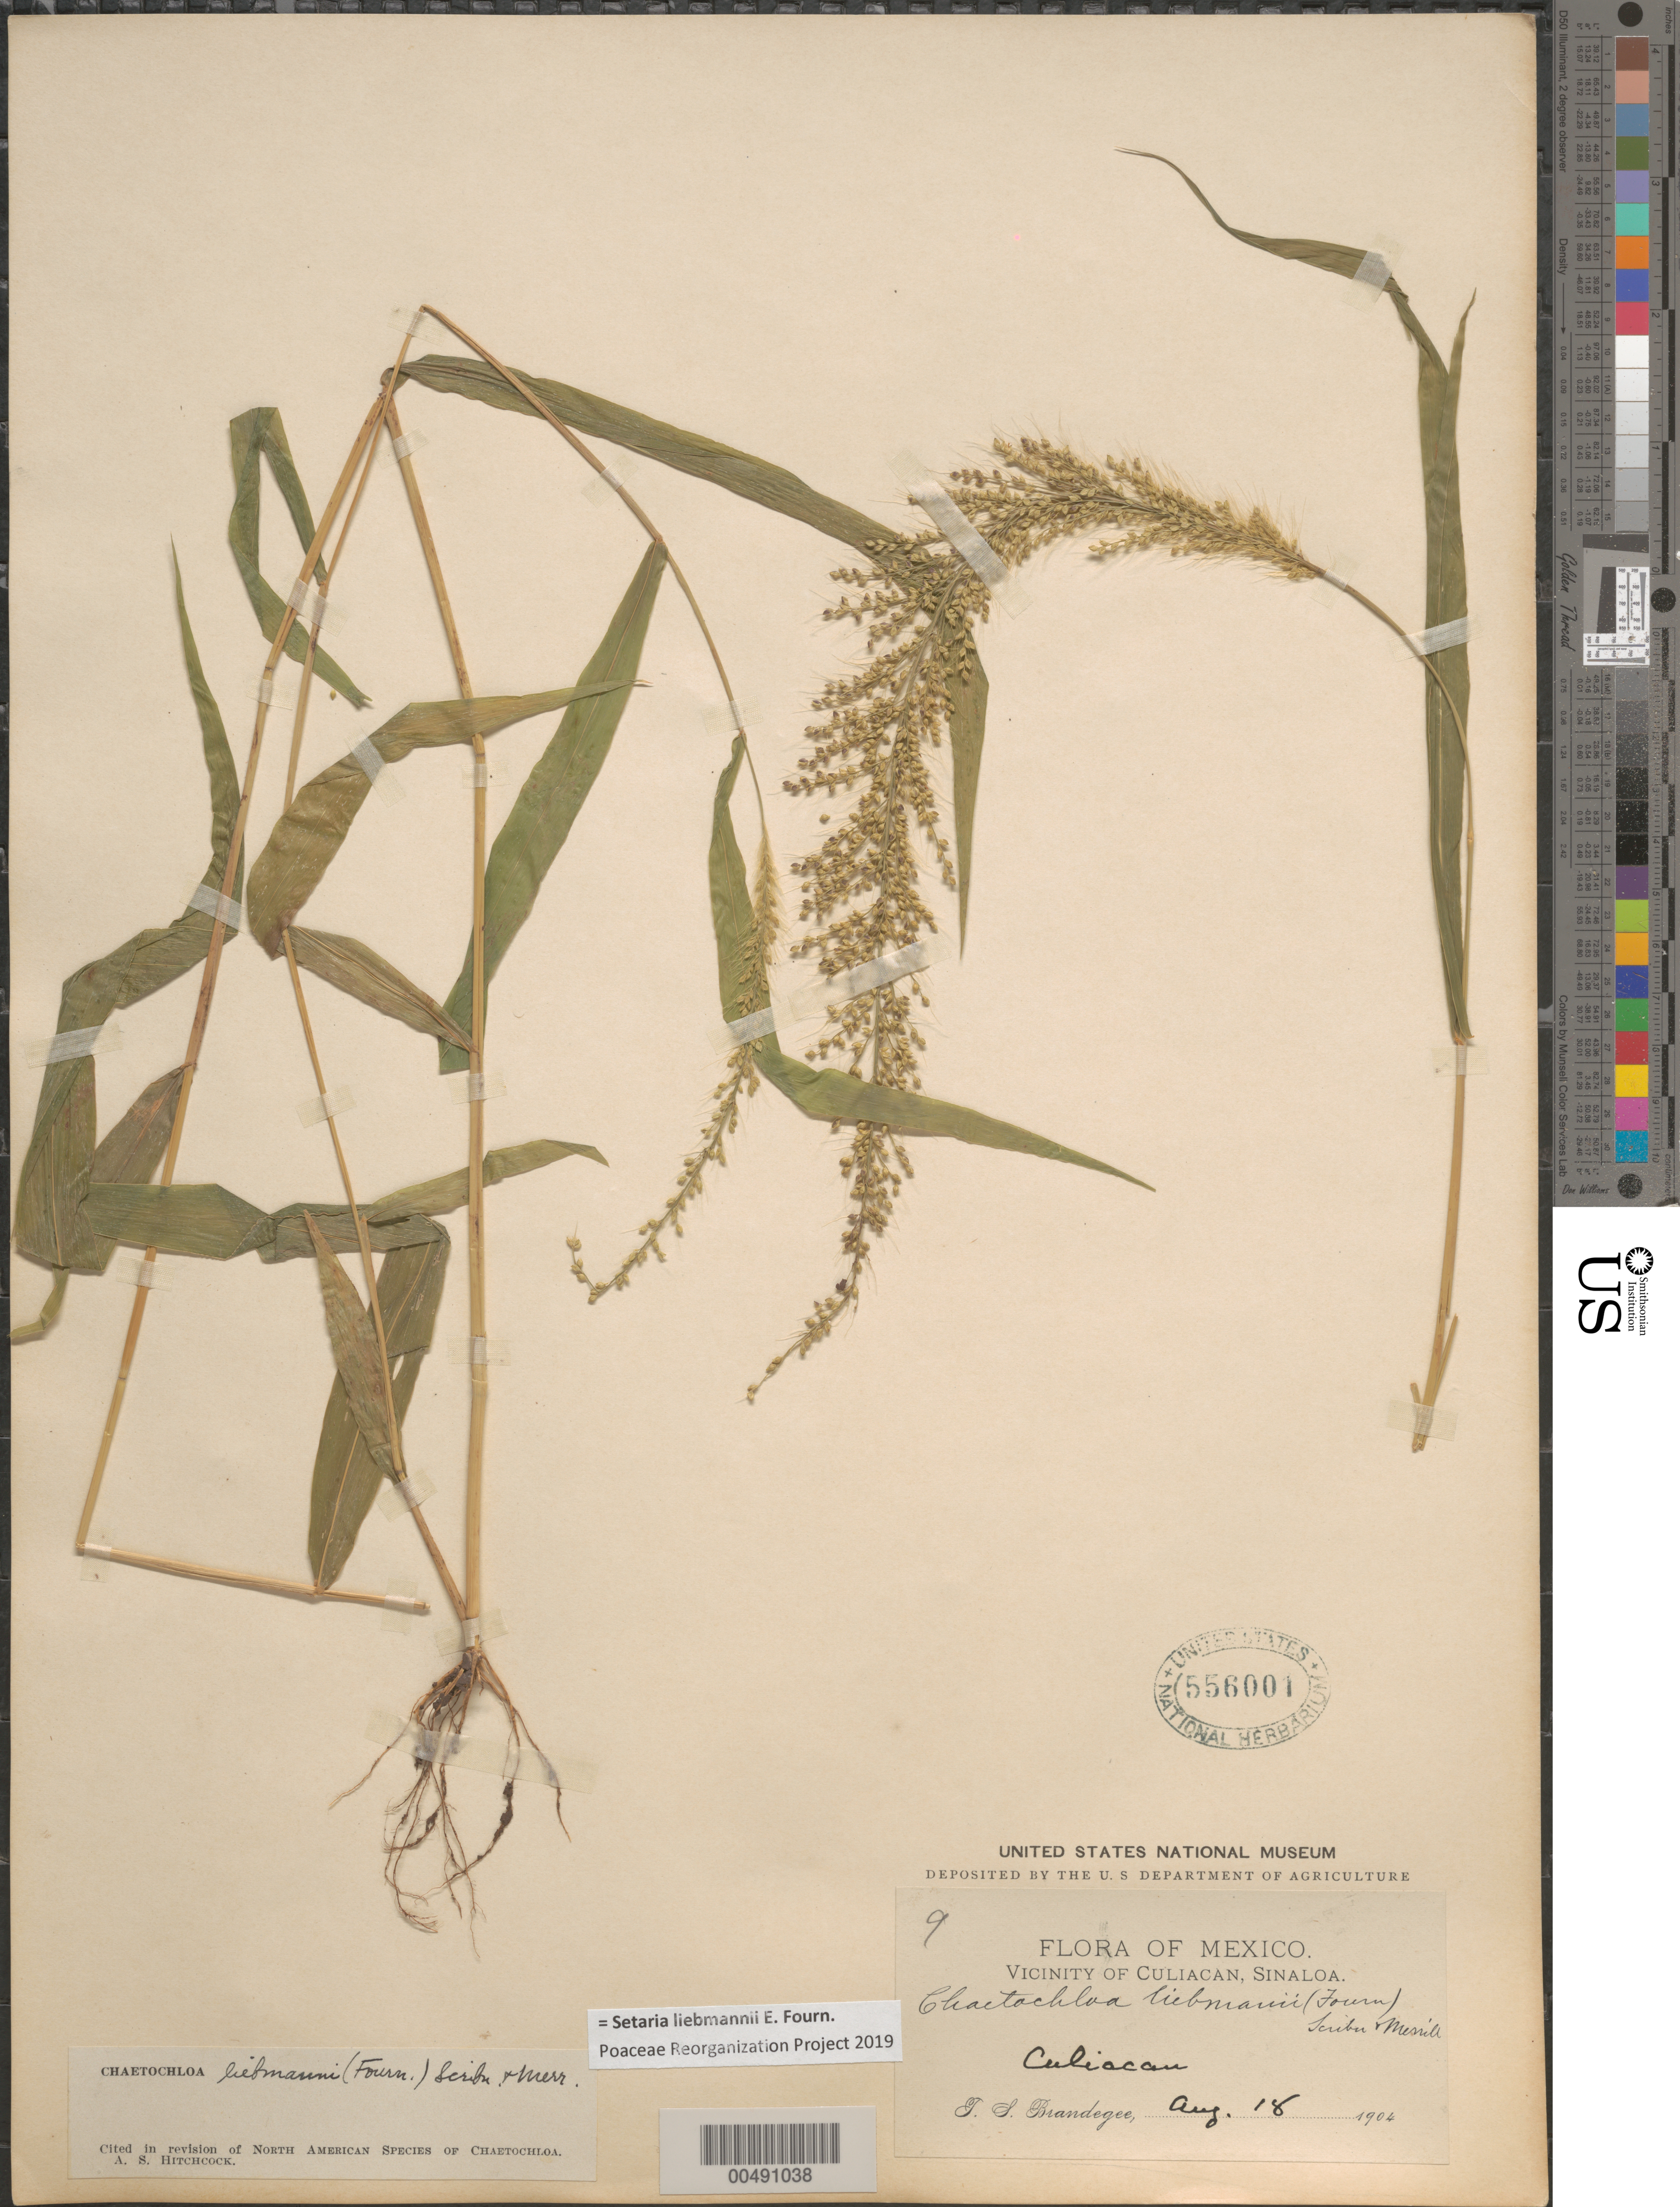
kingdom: Plantae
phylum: Tracheophyta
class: Liliopsida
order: Poales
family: Poaceae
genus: Setaria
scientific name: Setaria liebmannii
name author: E. Fourn.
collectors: T. S. Brandegee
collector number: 9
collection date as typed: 18 Aug 1904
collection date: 1904-08-18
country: Mexico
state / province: Sinaloa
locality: Vicinity of Culiacan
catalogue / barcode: US 556001